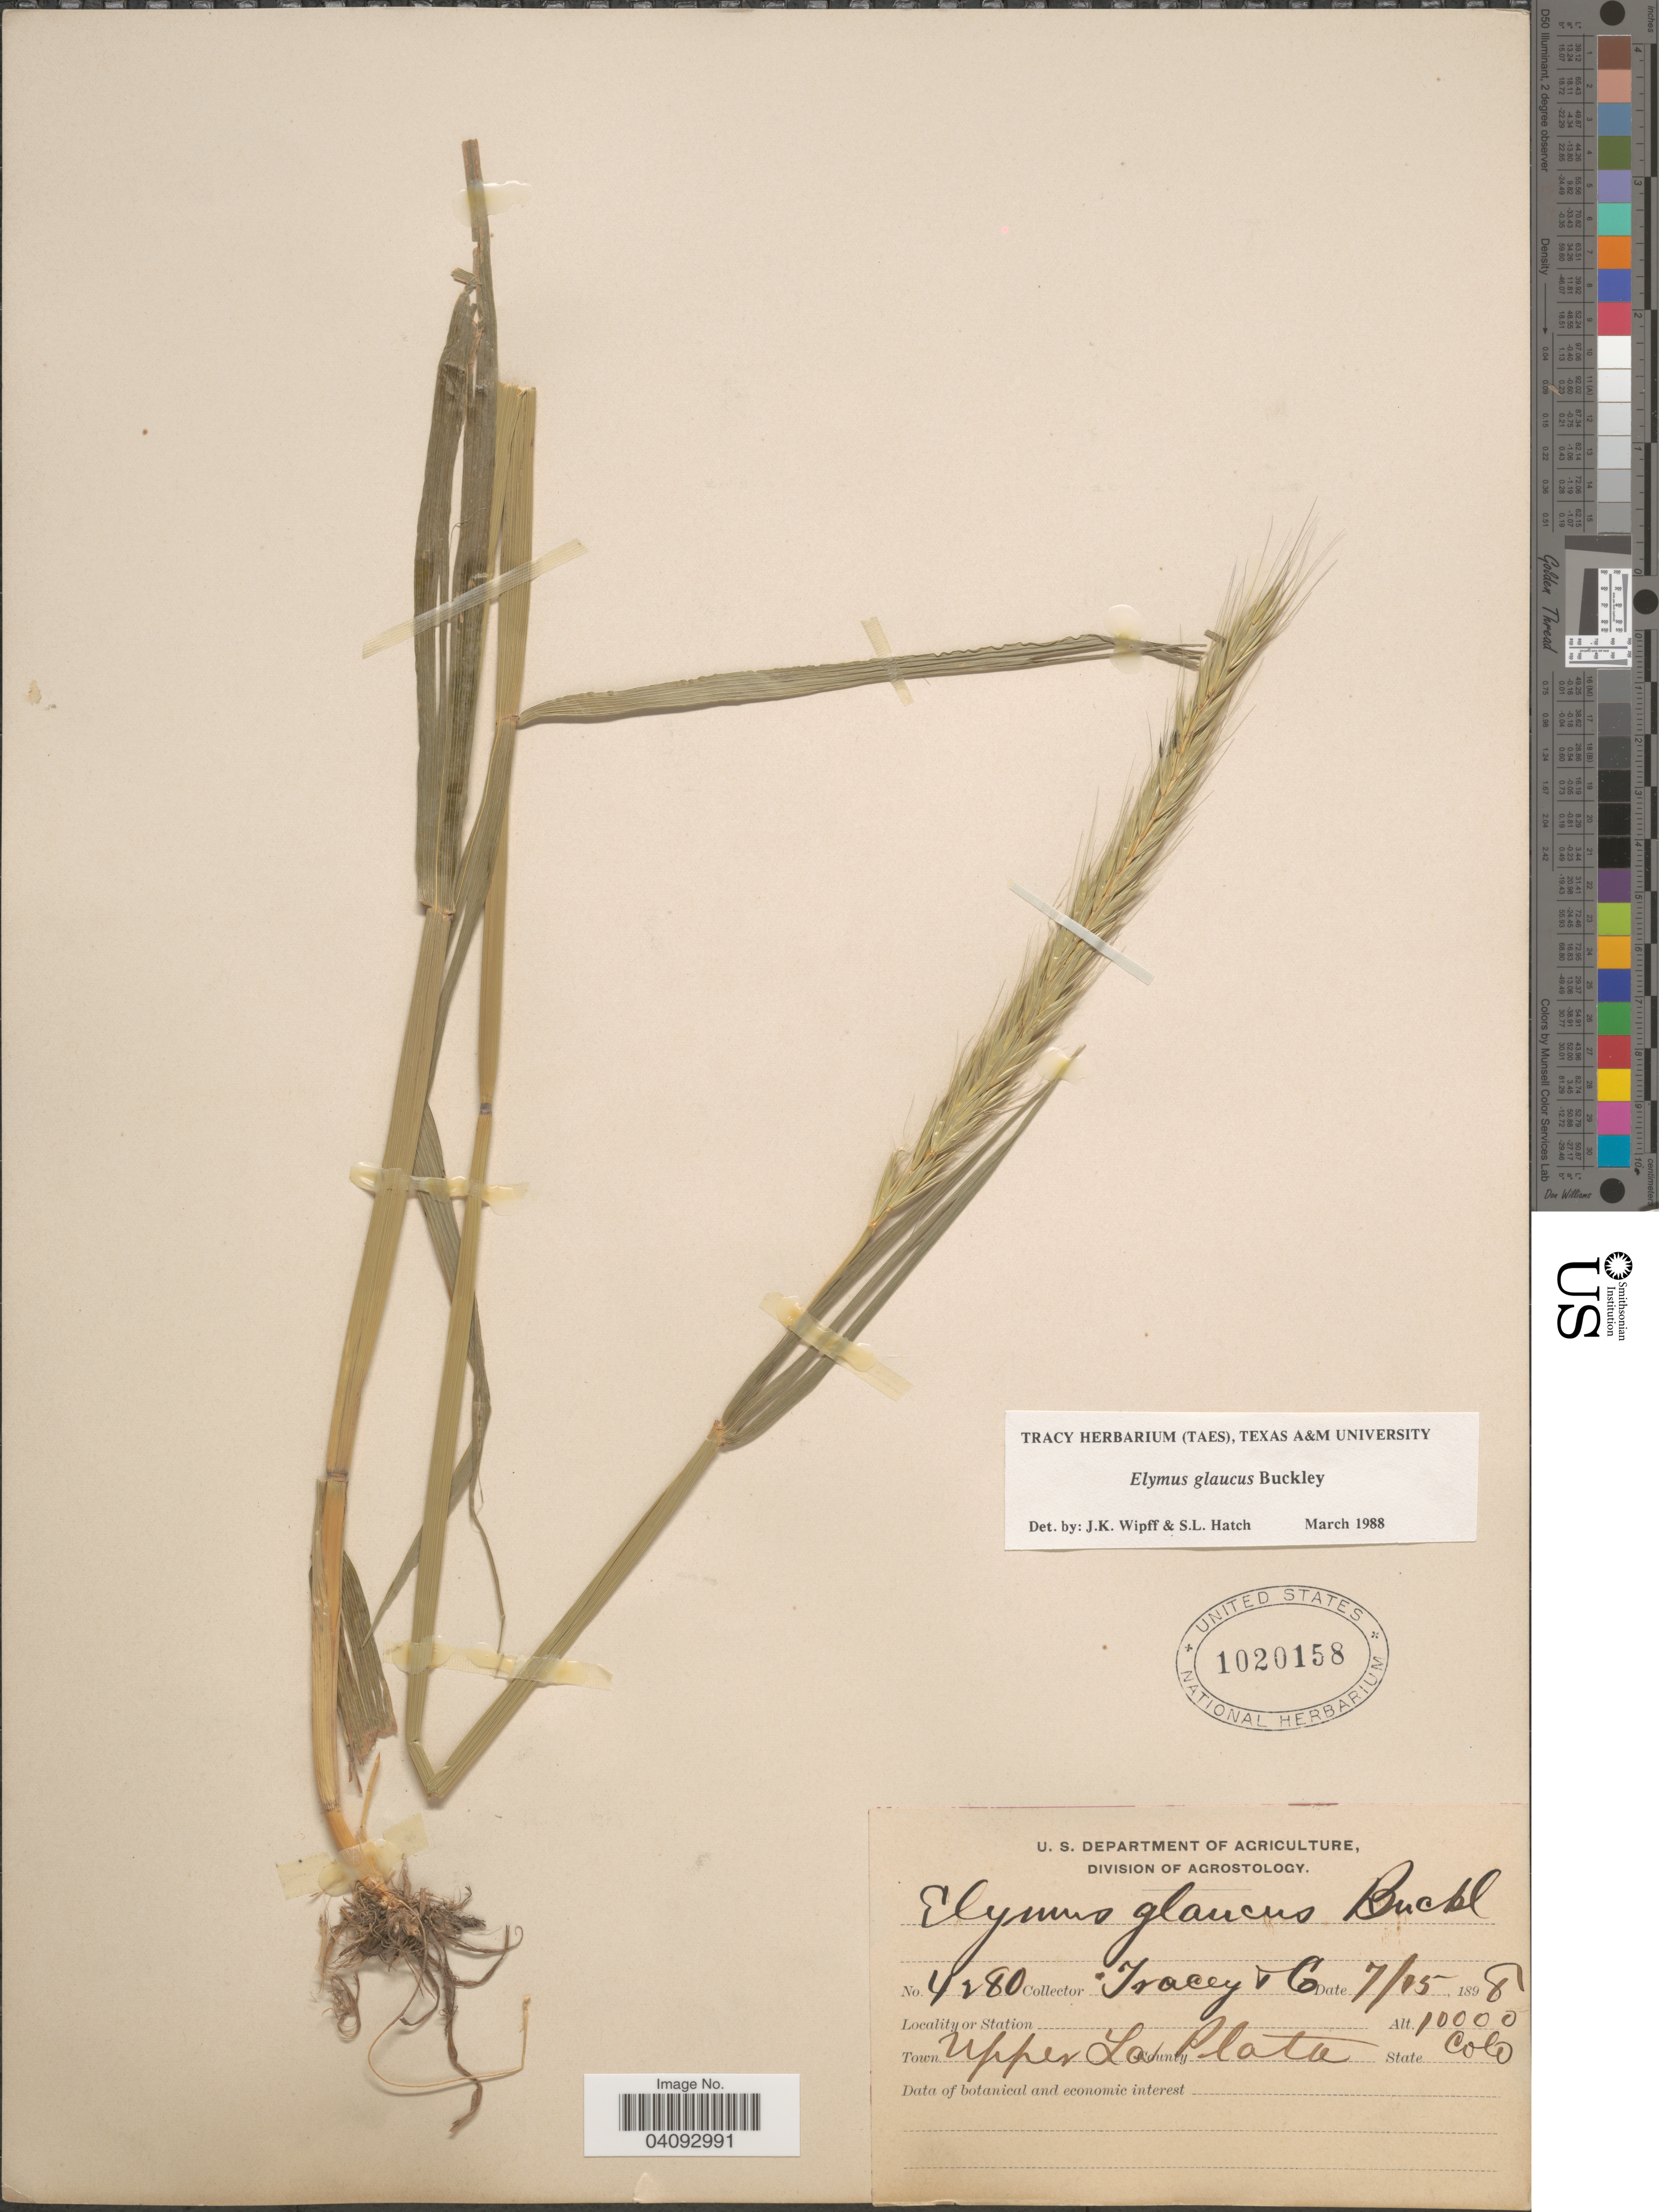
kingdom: Plantae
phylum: Tracheophyta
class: Liliopsida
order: Poales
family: Poaceae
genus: Elymus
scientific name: Elymus glaucus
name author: Buckley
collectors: Tracey & et al.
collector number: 4280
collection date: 1898-07-15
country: United States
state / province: Colorado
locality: Upper La Plata.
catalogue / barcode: US 1020158